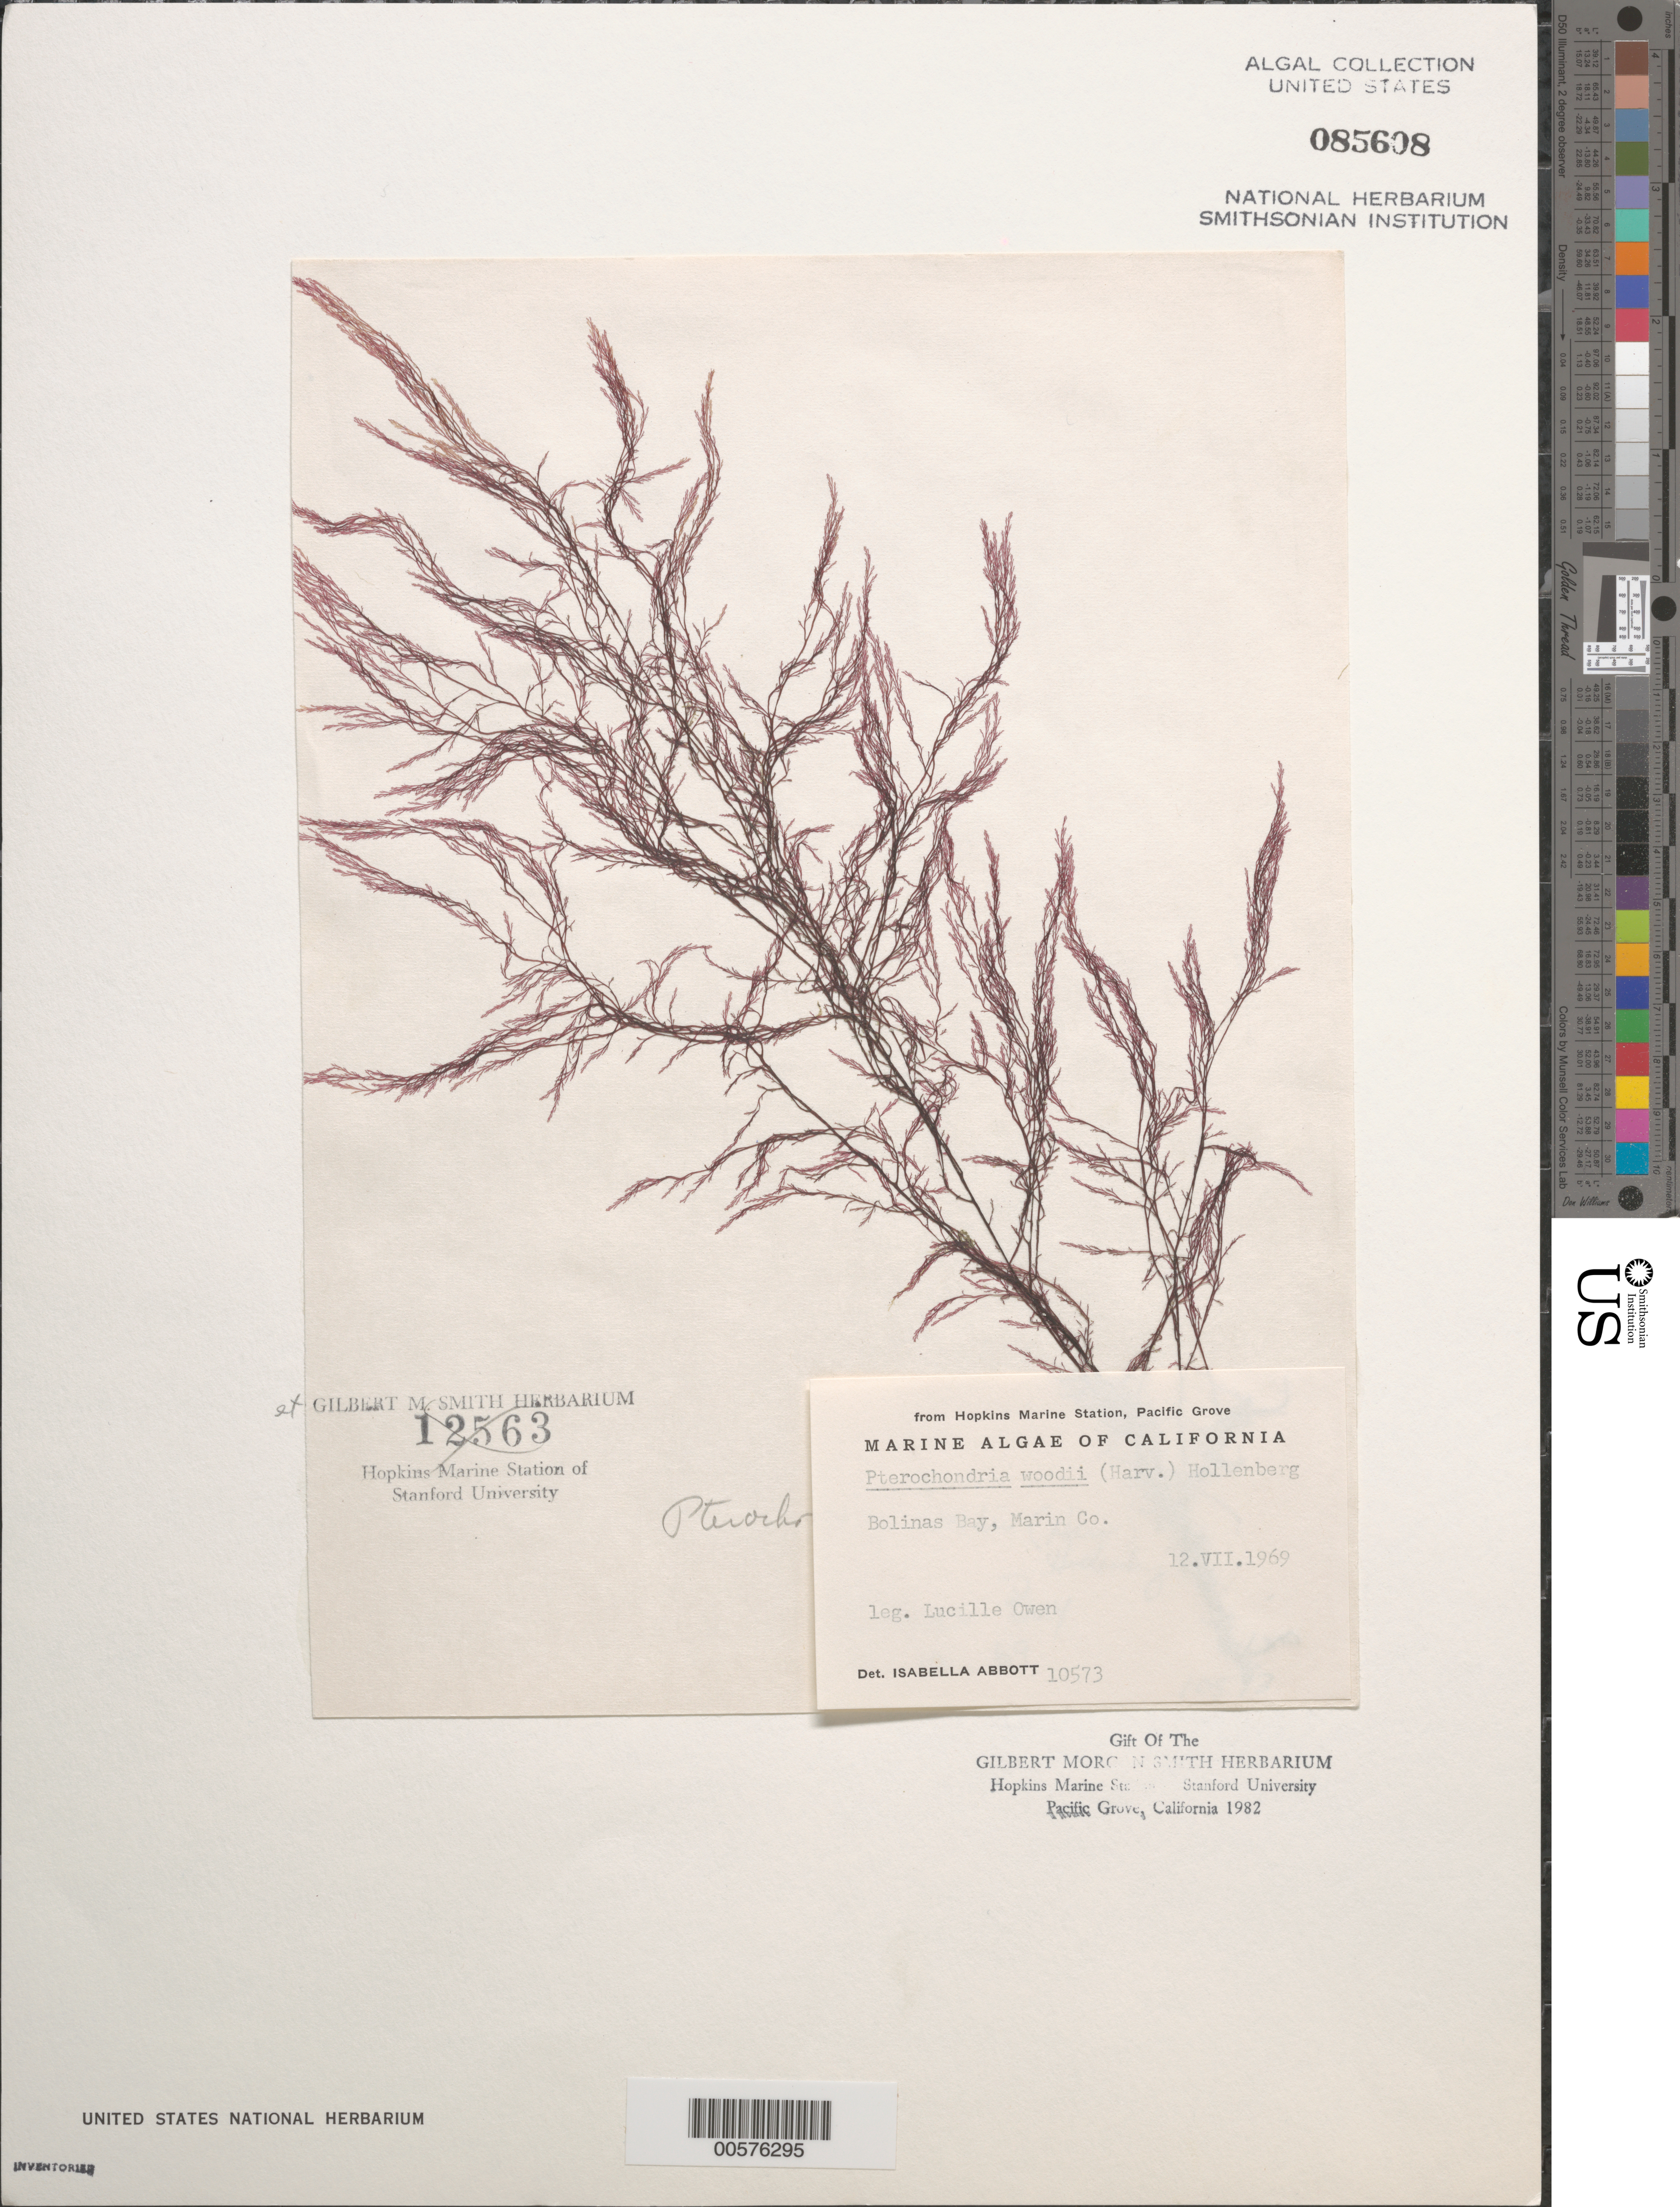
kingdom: Plantae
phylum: Rhodophyta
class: Florideophyceae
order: Ceramiales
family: Rhodomelaceae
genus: Pterochondria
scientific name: Pterochondria woodii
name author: (Harv.) Hollenb.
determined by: Abbott, Isabella A.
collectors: L. Owen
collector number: IAA 10573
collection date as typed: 12 Jul 1969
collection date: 1969-07-12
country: United States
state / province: California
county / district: Marin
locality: Bolinas Bay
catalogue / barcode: US 85608